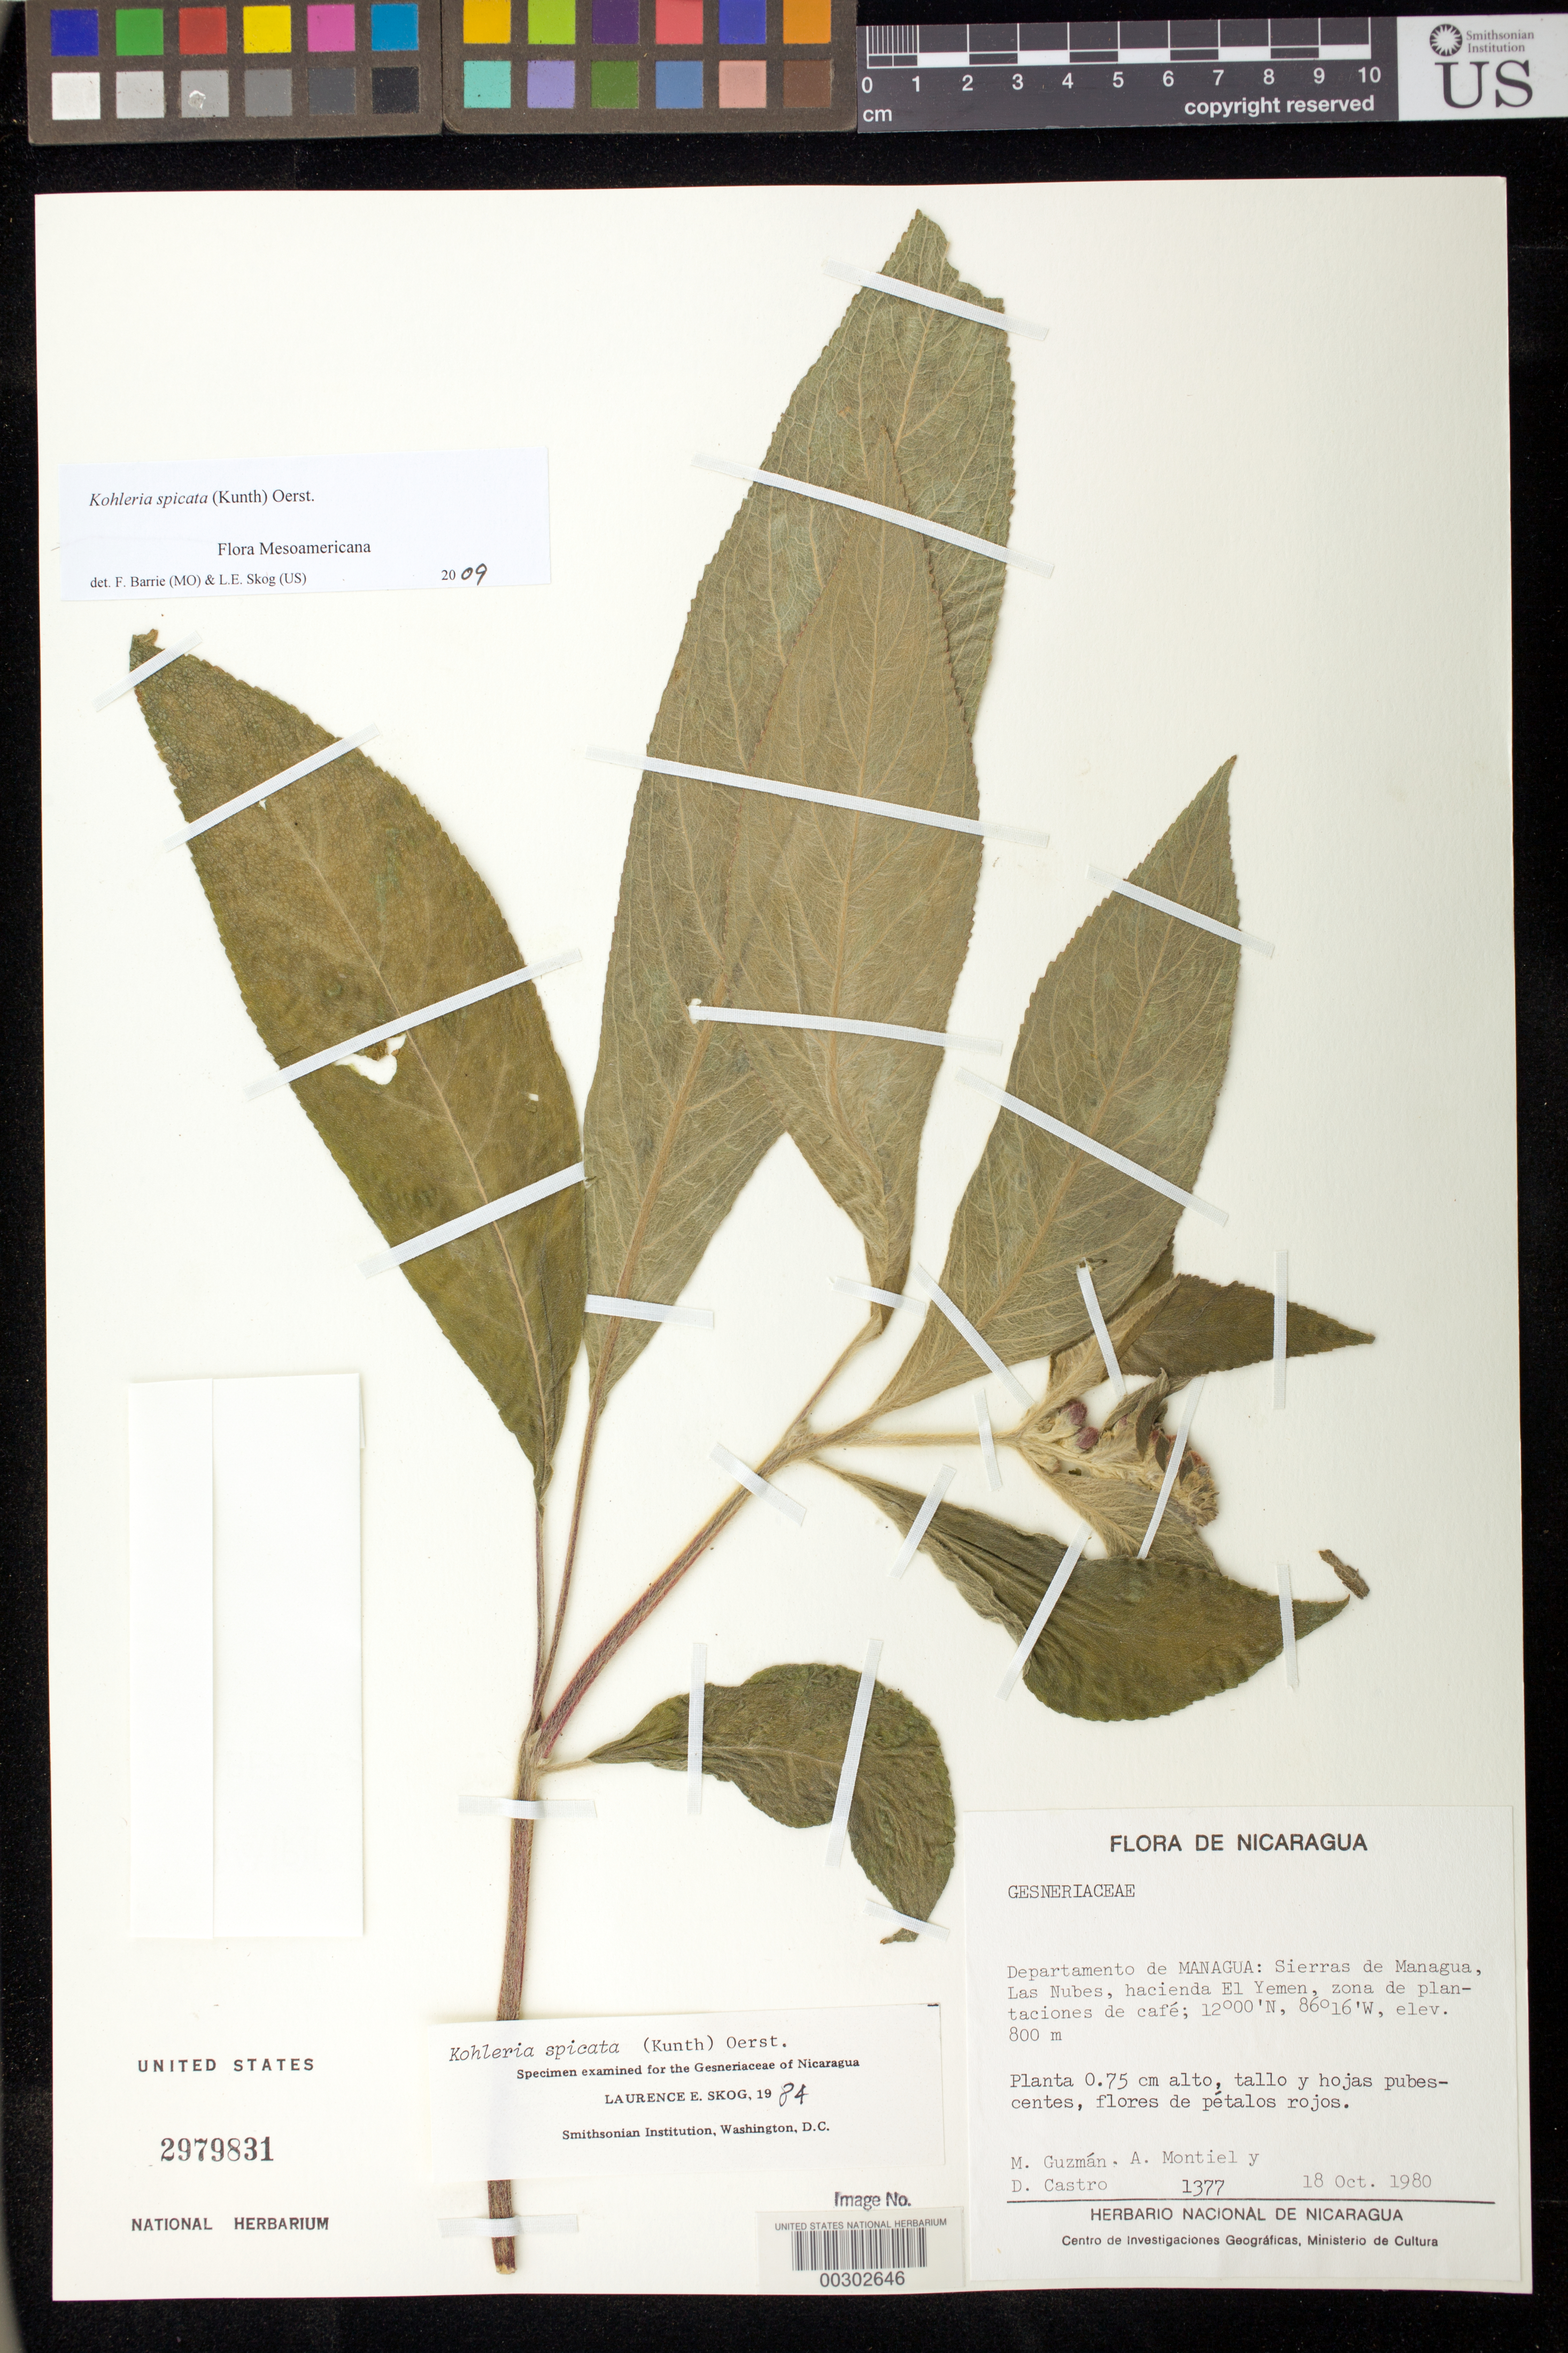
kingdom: Plantae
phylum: Tracheophyta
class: Magnoliopsida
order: Lamiales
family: Gesneriaceae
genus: Kohleria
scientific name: Kohleria spicata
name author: (Kunth) Oerst.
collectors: M. Guzmán, A. Montiel & D. Castro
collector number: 1377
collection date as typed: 18 Oct 1980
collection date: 1980-10-18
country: Nicaragua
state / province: Managua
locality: Sierras de Managua, Las Nubes, Hacienda El Yemen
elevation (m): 800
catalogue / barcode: US 2979831